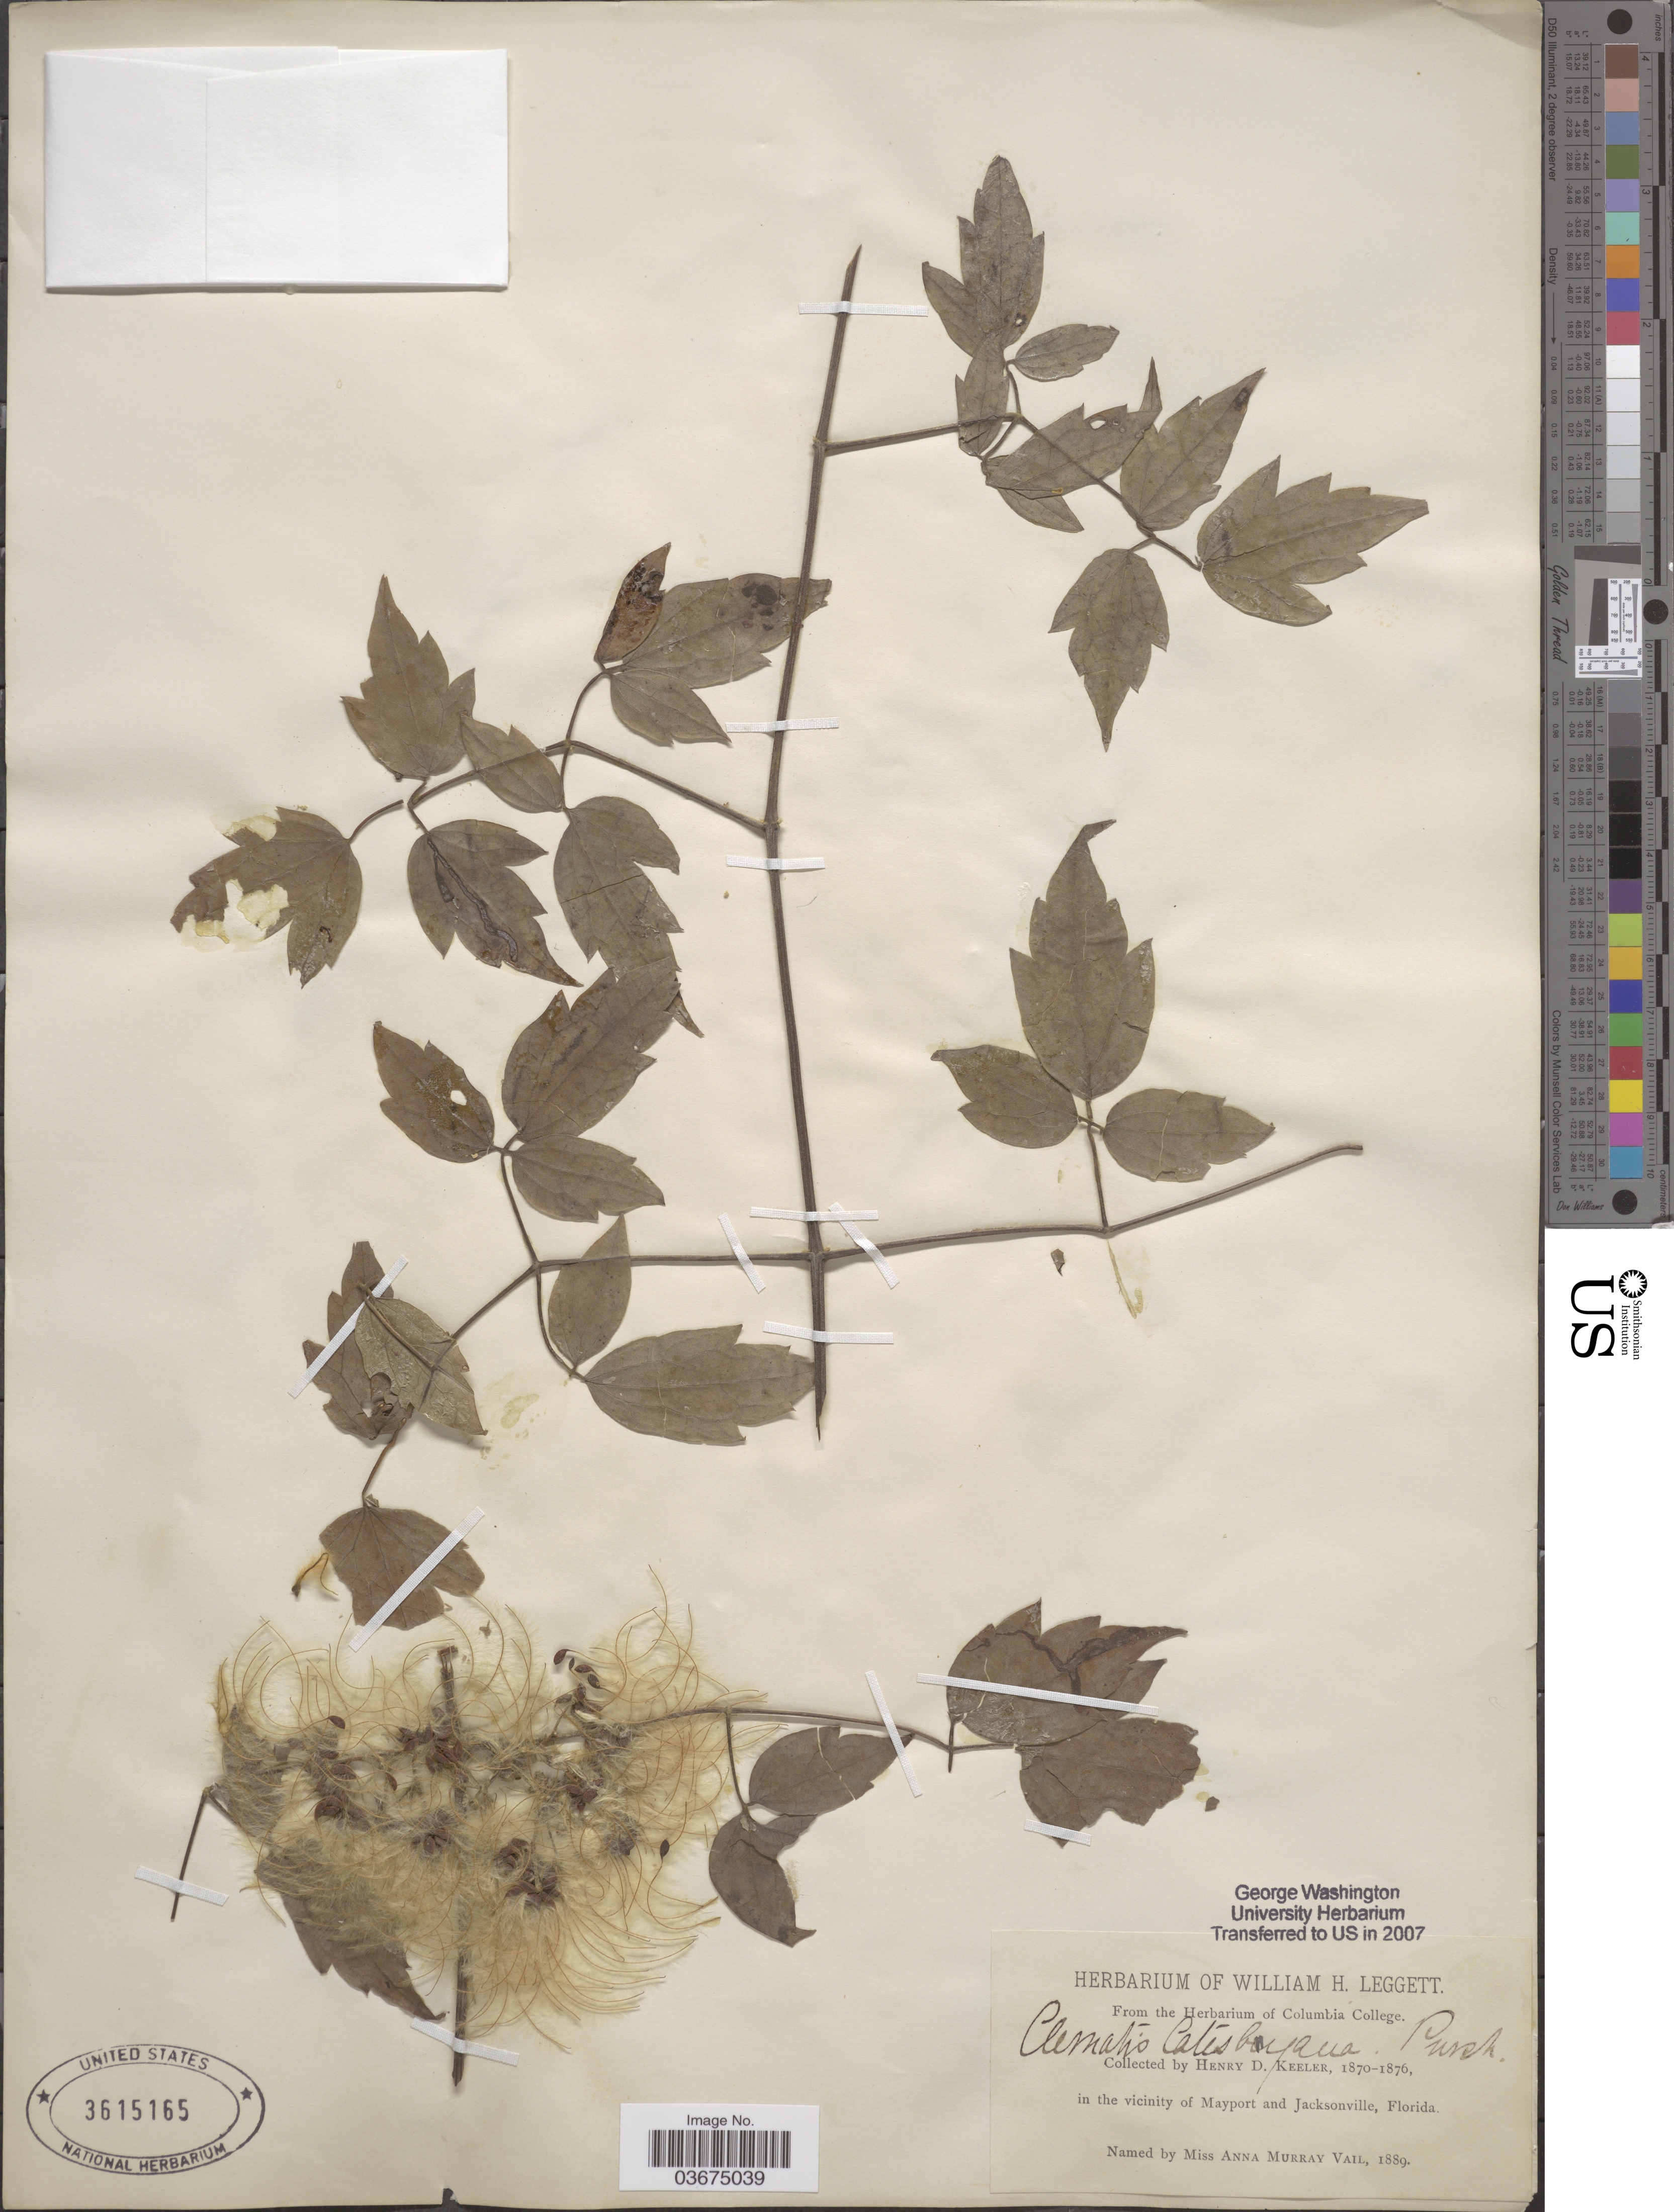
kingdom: Plantae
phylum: Tracheophyta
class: Magnoliopsida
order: Ranunculales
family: Ranunculaceae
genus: Clematis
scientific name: Clematis catesbyana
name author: Pursh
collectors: H. Keeler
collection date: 1870/1876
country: United States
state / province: Florida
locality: In the vicinity of Mayport and Jacksonville.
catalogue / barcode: US 3615165